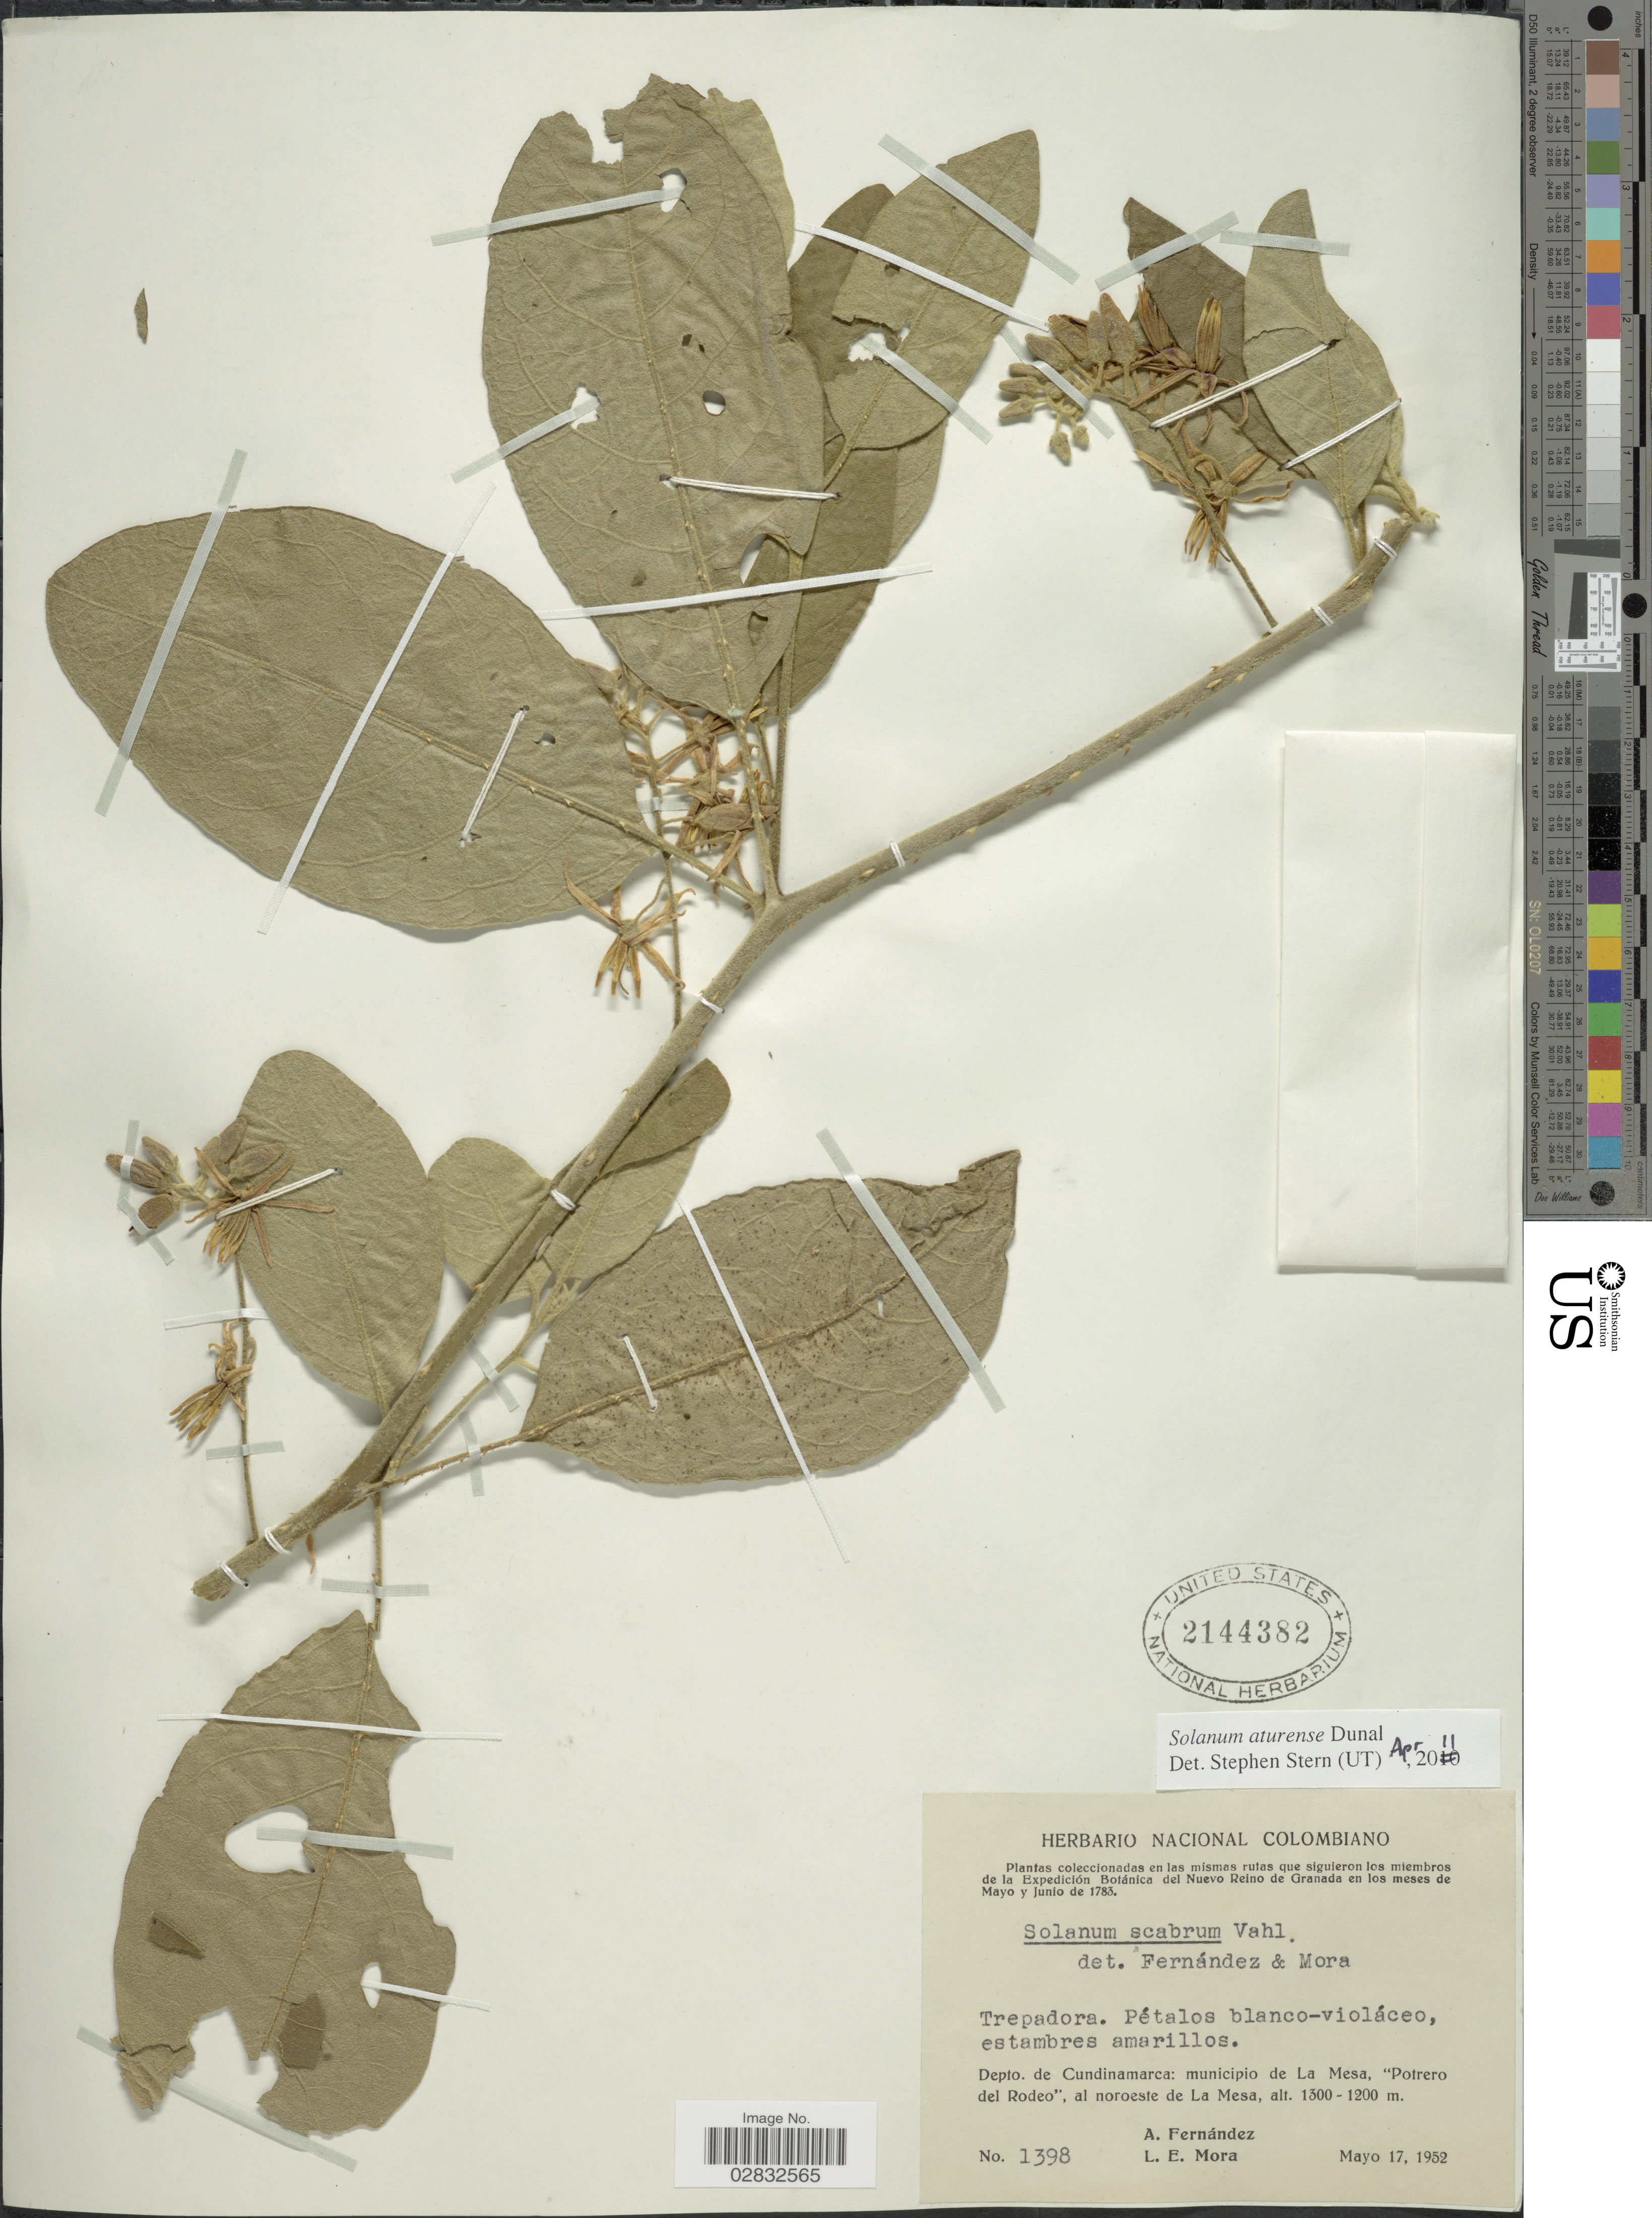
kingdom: Plantae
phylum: Tracheophyta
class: Magnoliopsida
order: Solanales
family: Solanaceae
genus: Solanum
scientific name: Solanum aturense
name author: Humb. & Bonpl. ex Dunal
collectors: A. Fernández & L. Mora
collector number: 1398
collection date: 1952-05-17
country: Colombia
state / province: Cundinamarca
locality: Depto. de Cundinamarca, municipio de La Mesa, Potrero del Rodeo, al noroeste de La Mesa.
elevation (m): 1200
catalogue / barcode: US 2144382